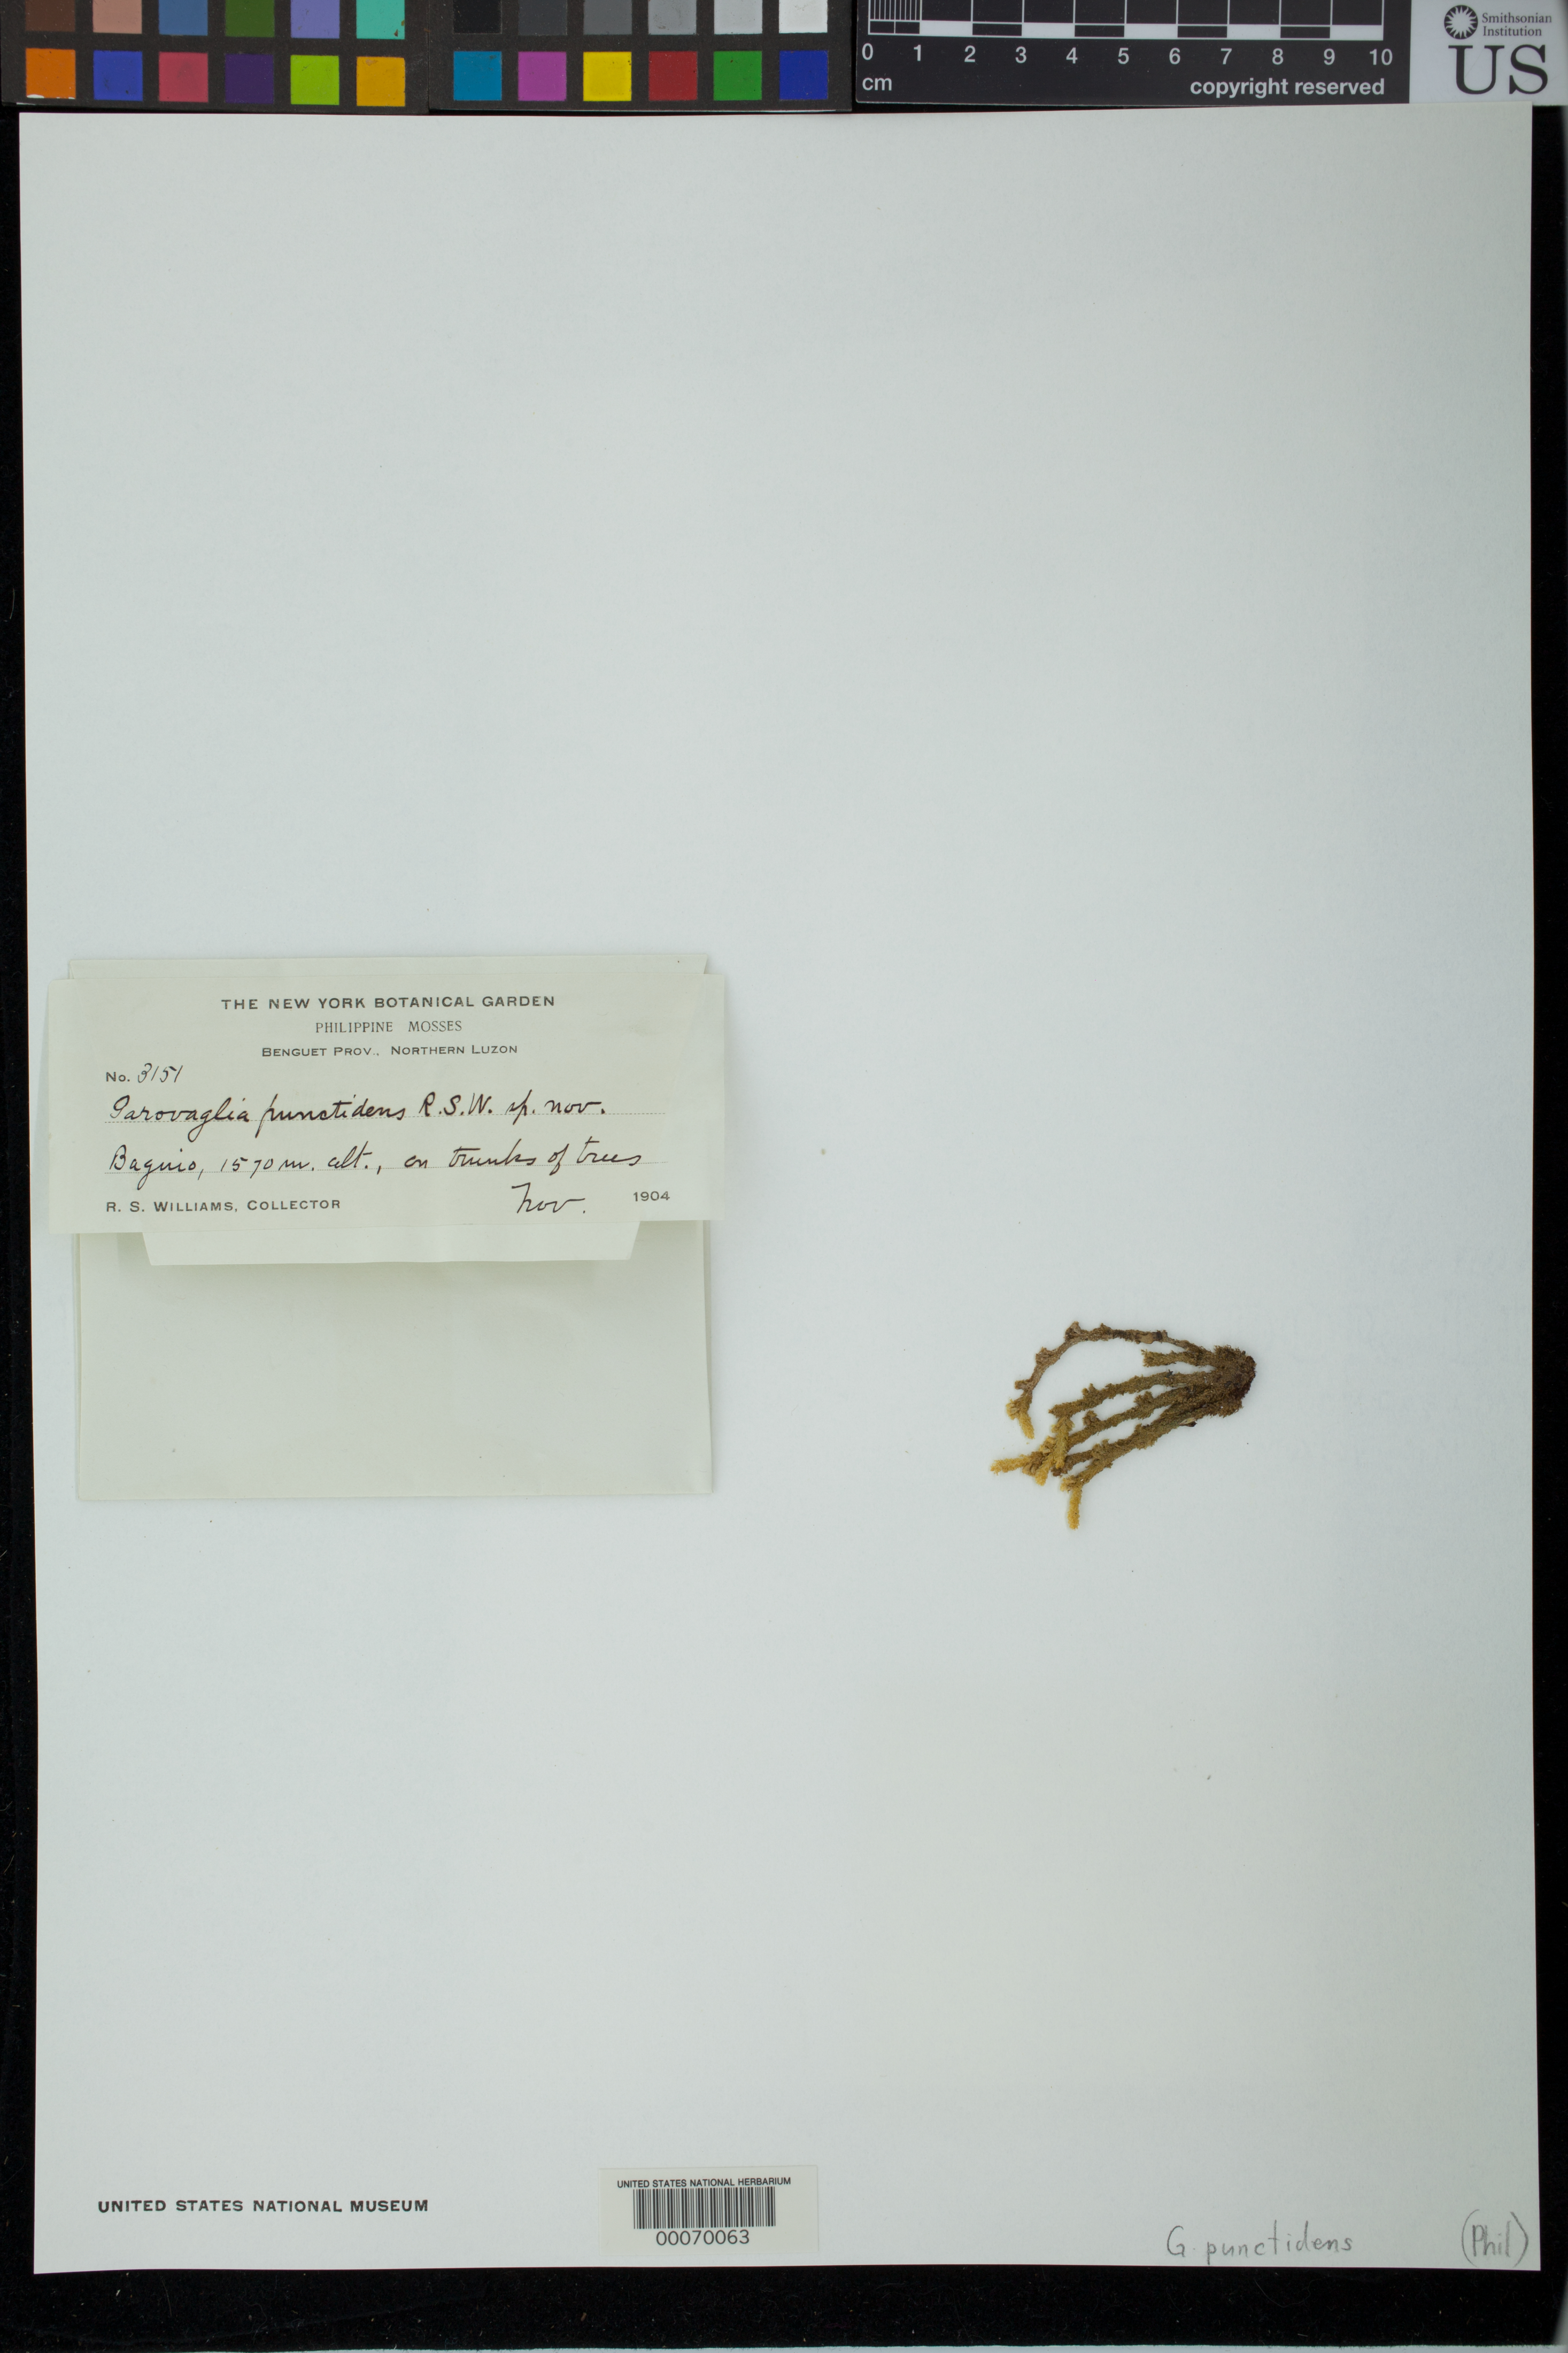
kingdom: Plantae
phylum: Bryophyta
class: Bryopsida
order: Hypnales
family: Pterobryaceae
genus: Garovaglia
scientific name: Garovaglia punctidens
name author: R.S. Williams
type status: Isotype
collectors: R. S. Williams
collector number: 3151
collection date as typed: Nov 1904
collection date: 1904-11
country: Philippines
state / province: Cordillera (Administrative Region)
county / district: Benguet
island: Luzon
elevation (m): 1570